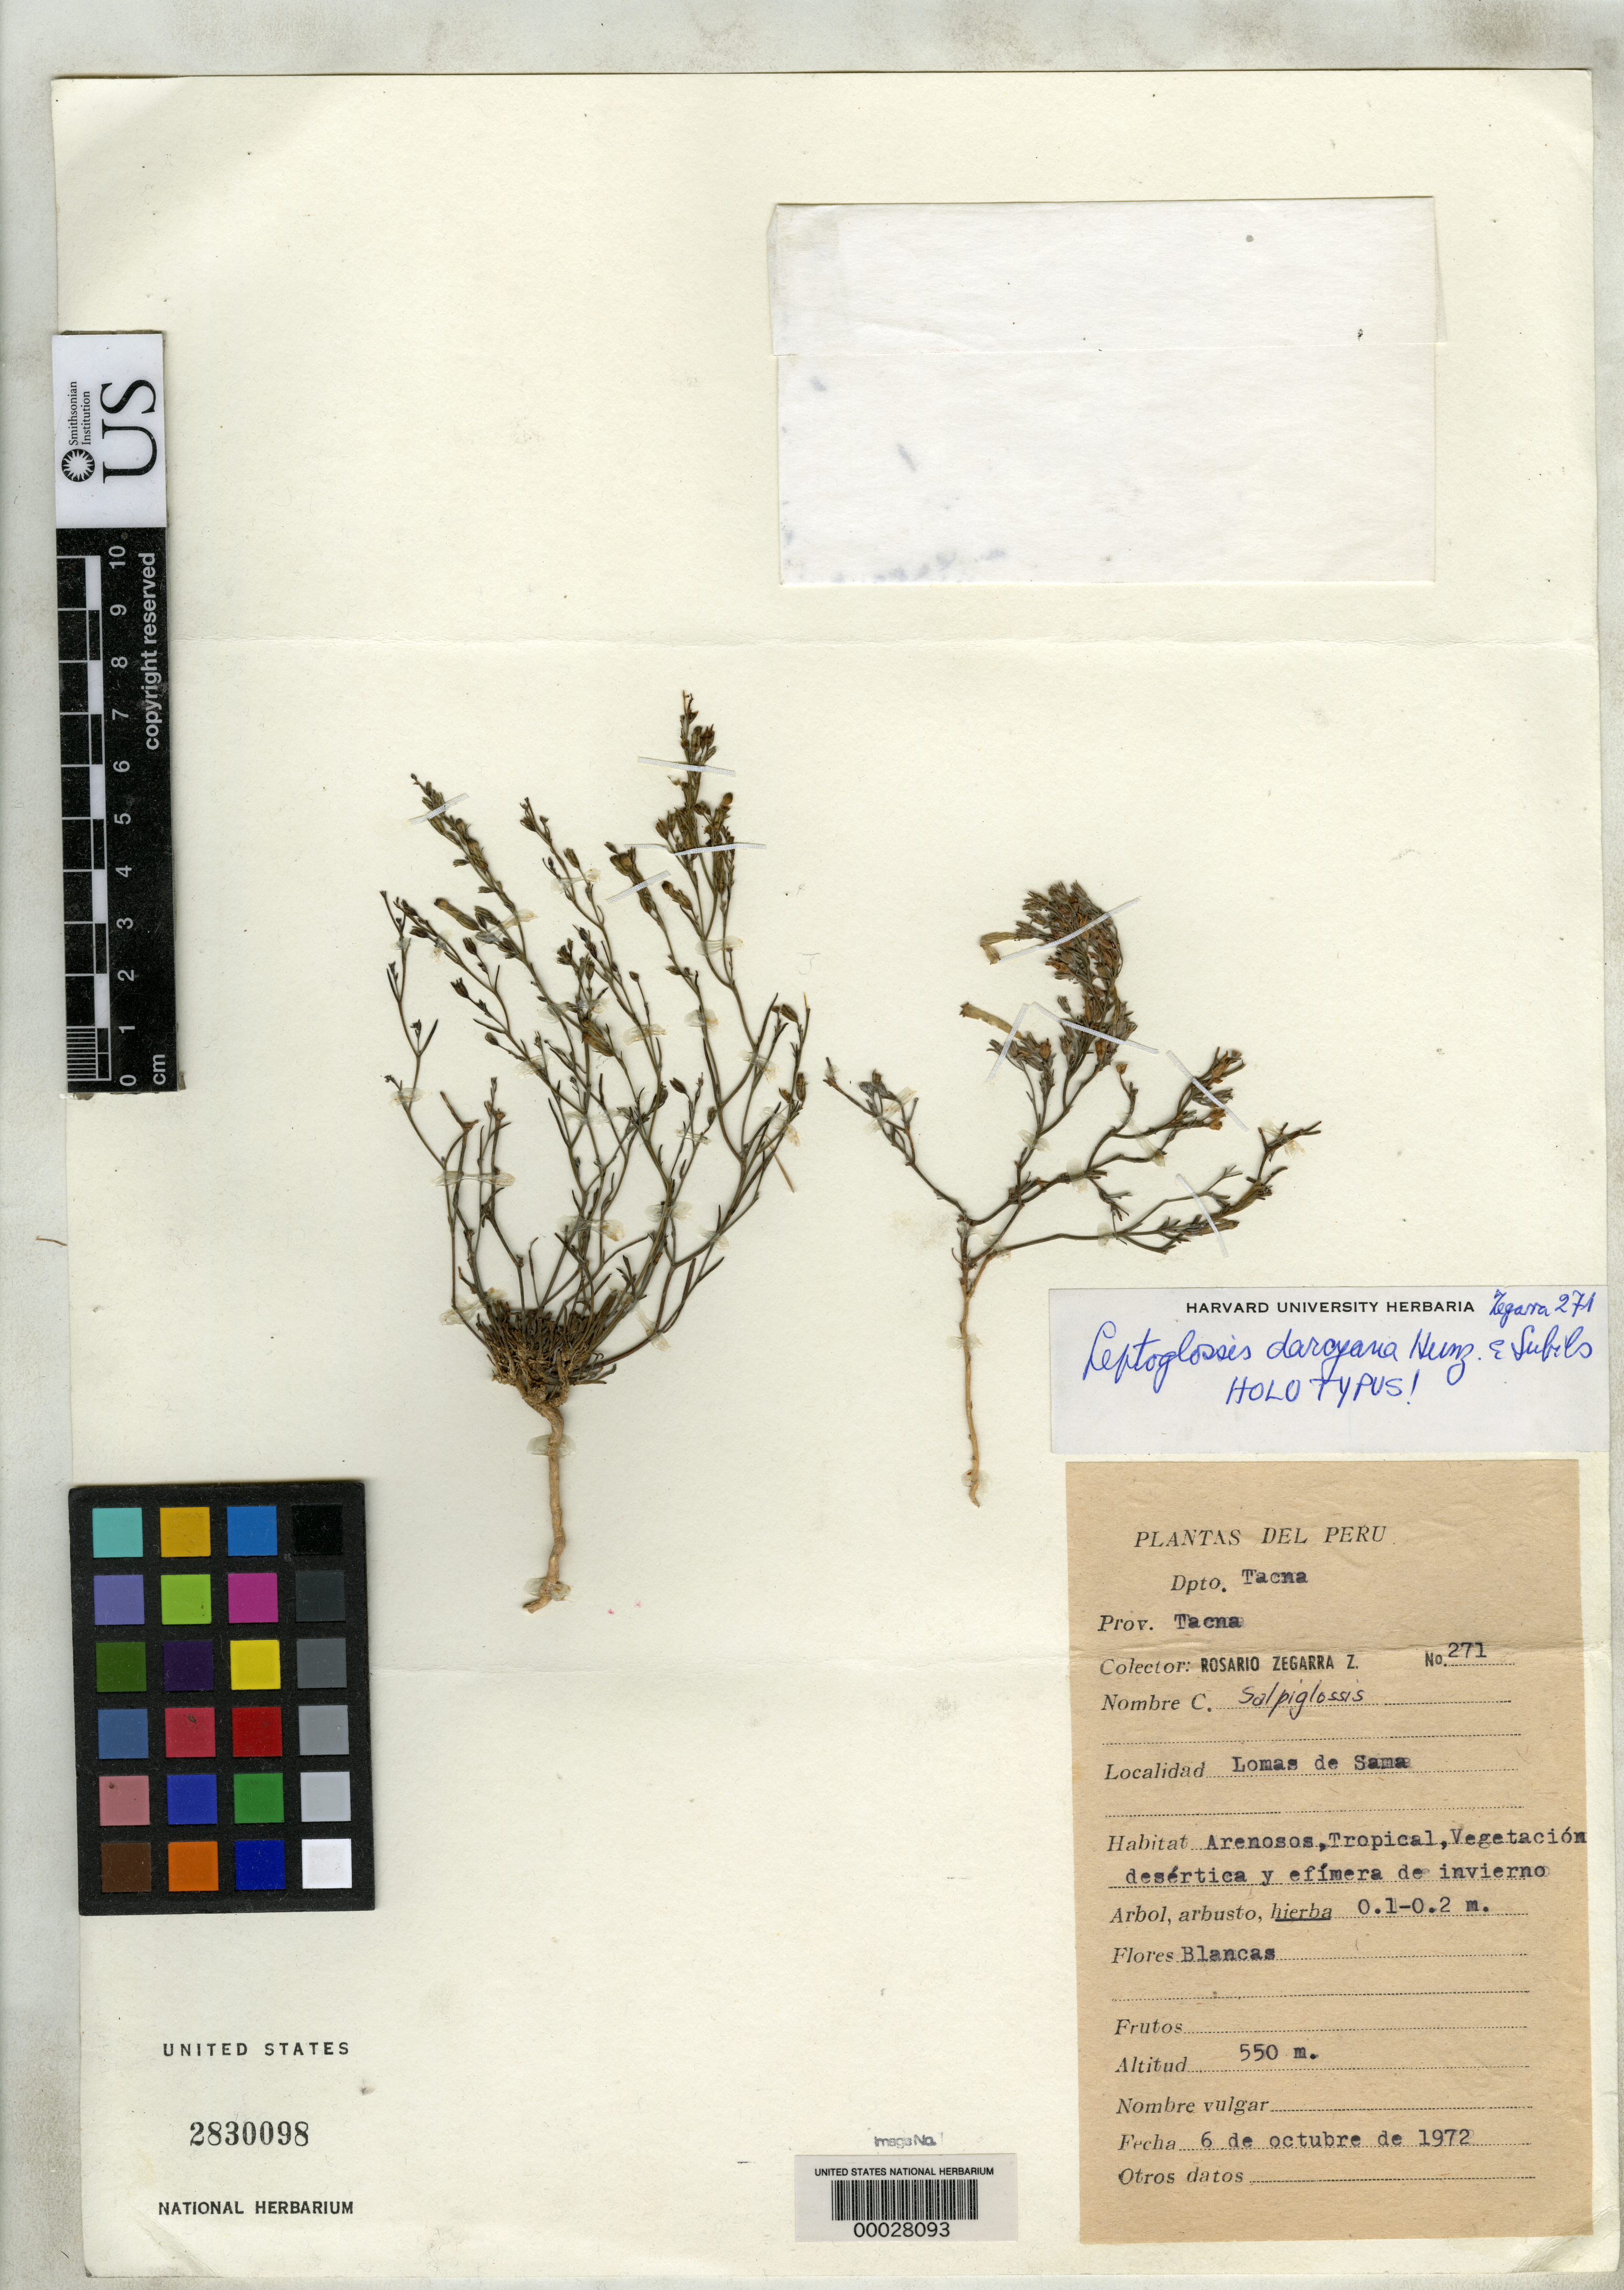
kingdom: Plantae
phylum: Tracheophyta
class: Magnoliopsida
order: Solanales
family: Solanaceae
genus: Leptoglossis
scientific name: Leptoglossis darcyana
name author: Hunz. & Subils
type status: Holotype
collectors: R. Zegarra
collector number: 271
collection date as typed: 06 Oct 1972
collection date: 1972-10-06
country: Peru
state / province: Tacna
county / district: Tacna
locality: Lomas de Sama.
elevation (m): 550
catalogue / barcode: US 2830098